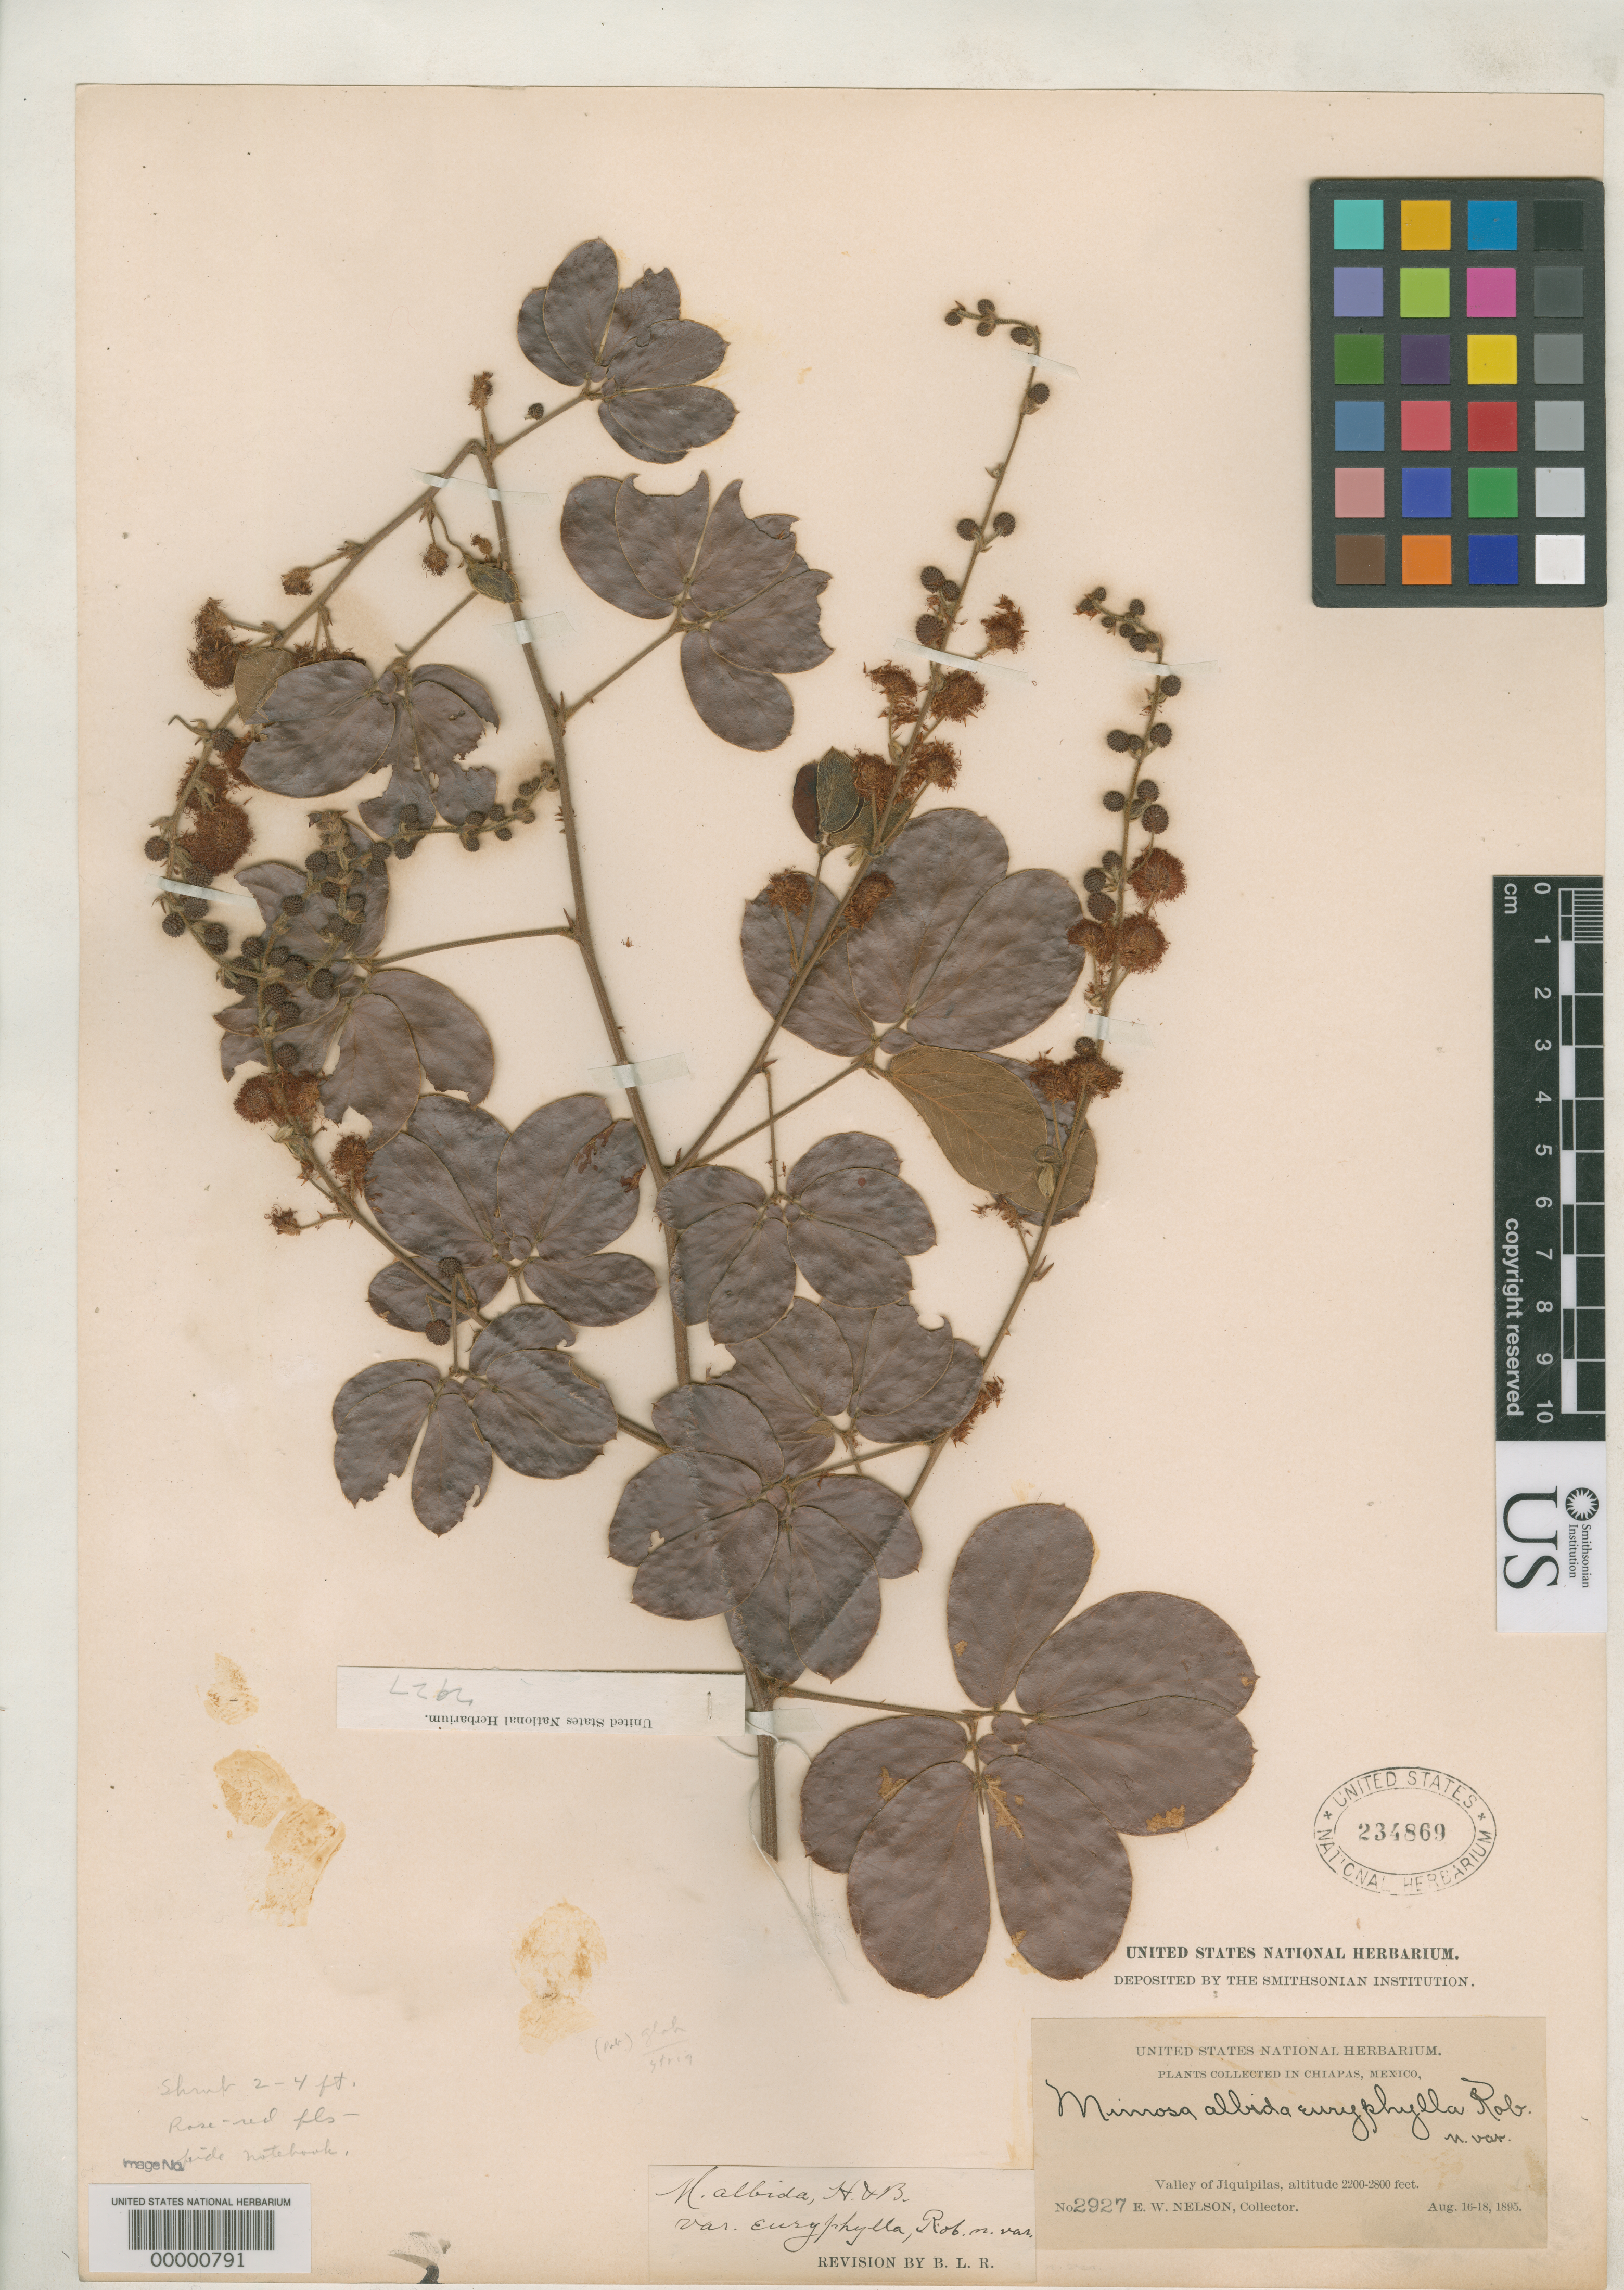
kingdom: Plantae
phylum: Tracheophyta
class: Magnoliopsida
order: Fabales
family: Fabaceae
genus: Mimosa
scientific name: Mimosa albida var. euryphylla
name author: B.L. Rob.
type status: Holotype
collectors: E. W. Nelson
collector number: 2927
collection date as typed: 16 Aug 1895 to 18 Aug 1895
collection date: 1895-08-16/1895-08-18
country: Mexico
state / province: Chiapas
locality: Valley of Jiquiplas.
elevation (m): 675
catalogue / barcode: US 234869